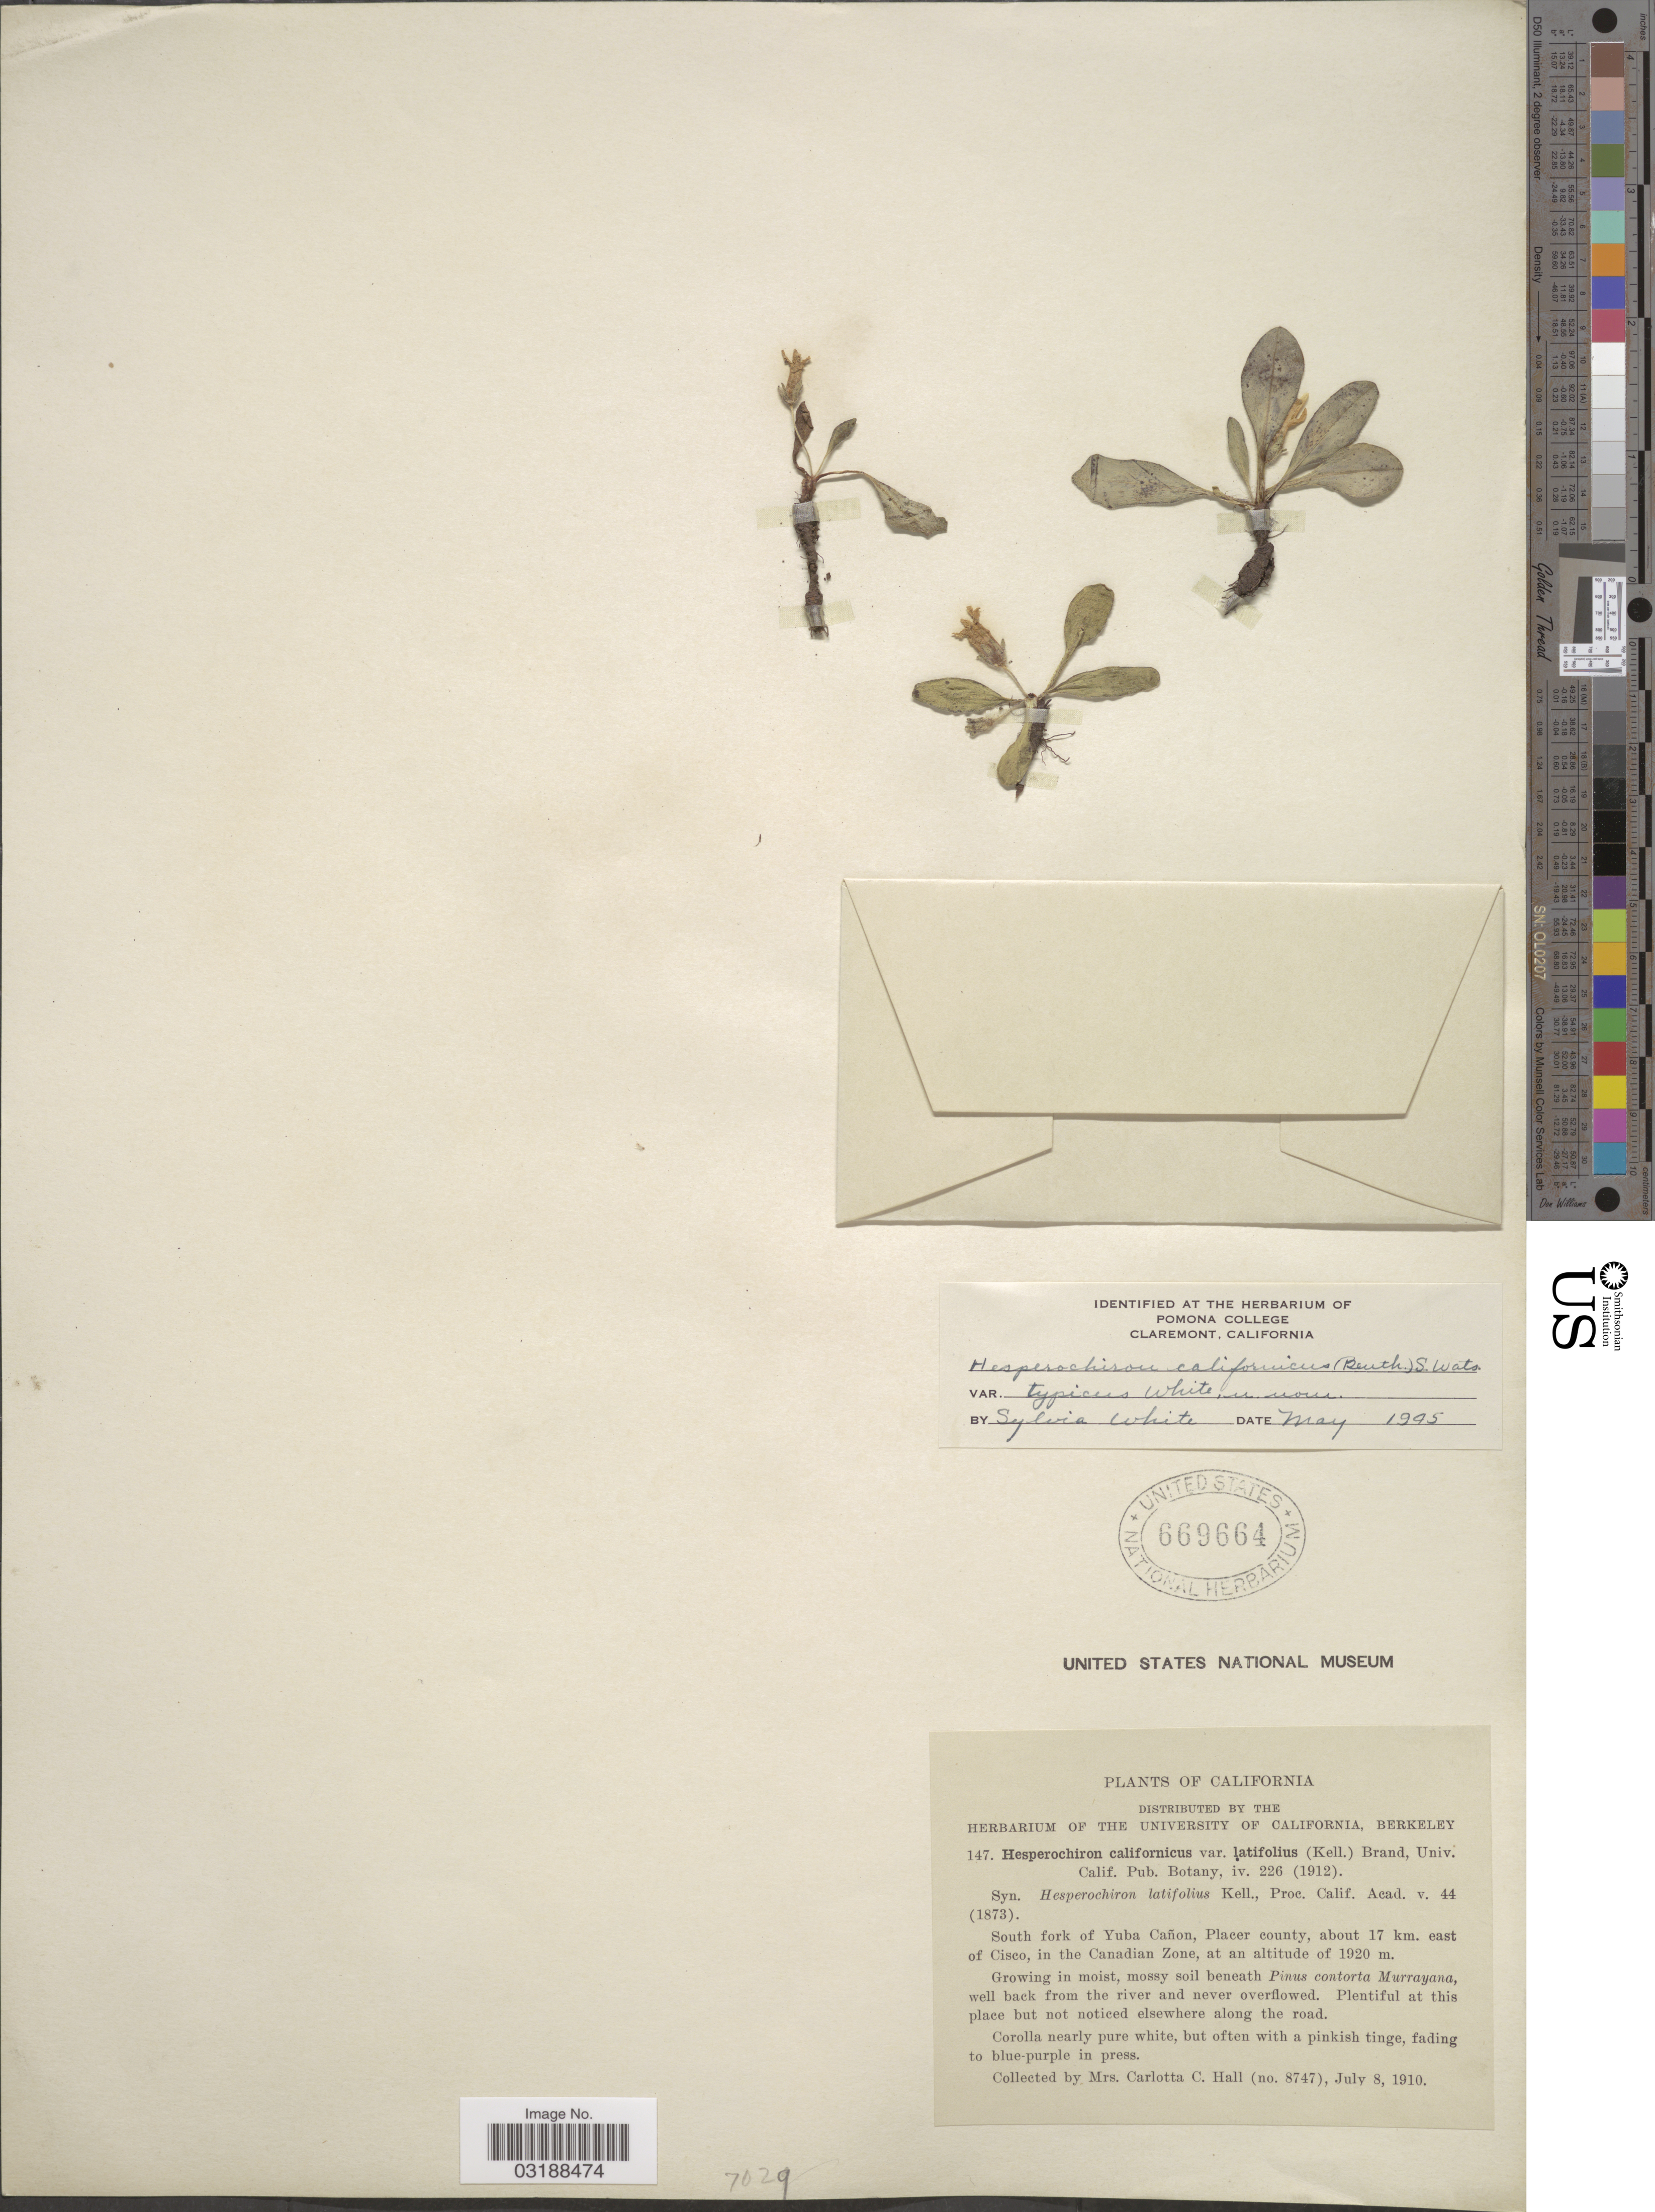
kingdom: Plantae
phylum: Tracheophyta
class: Magnoliopsida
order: Boraginales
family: Hydrophyllaceae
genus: Hesperochiron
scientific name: Hesperochiron californicus var. typicus White ined.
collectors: C. Hall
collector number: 8747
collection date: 1910-07-08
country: United States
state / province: California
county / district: Placer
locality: South fork of Yuba Cañon, Placer County, about 17 km. east of Cisco, in the Canadian Zone.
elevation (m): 1920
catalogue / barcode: US 669664